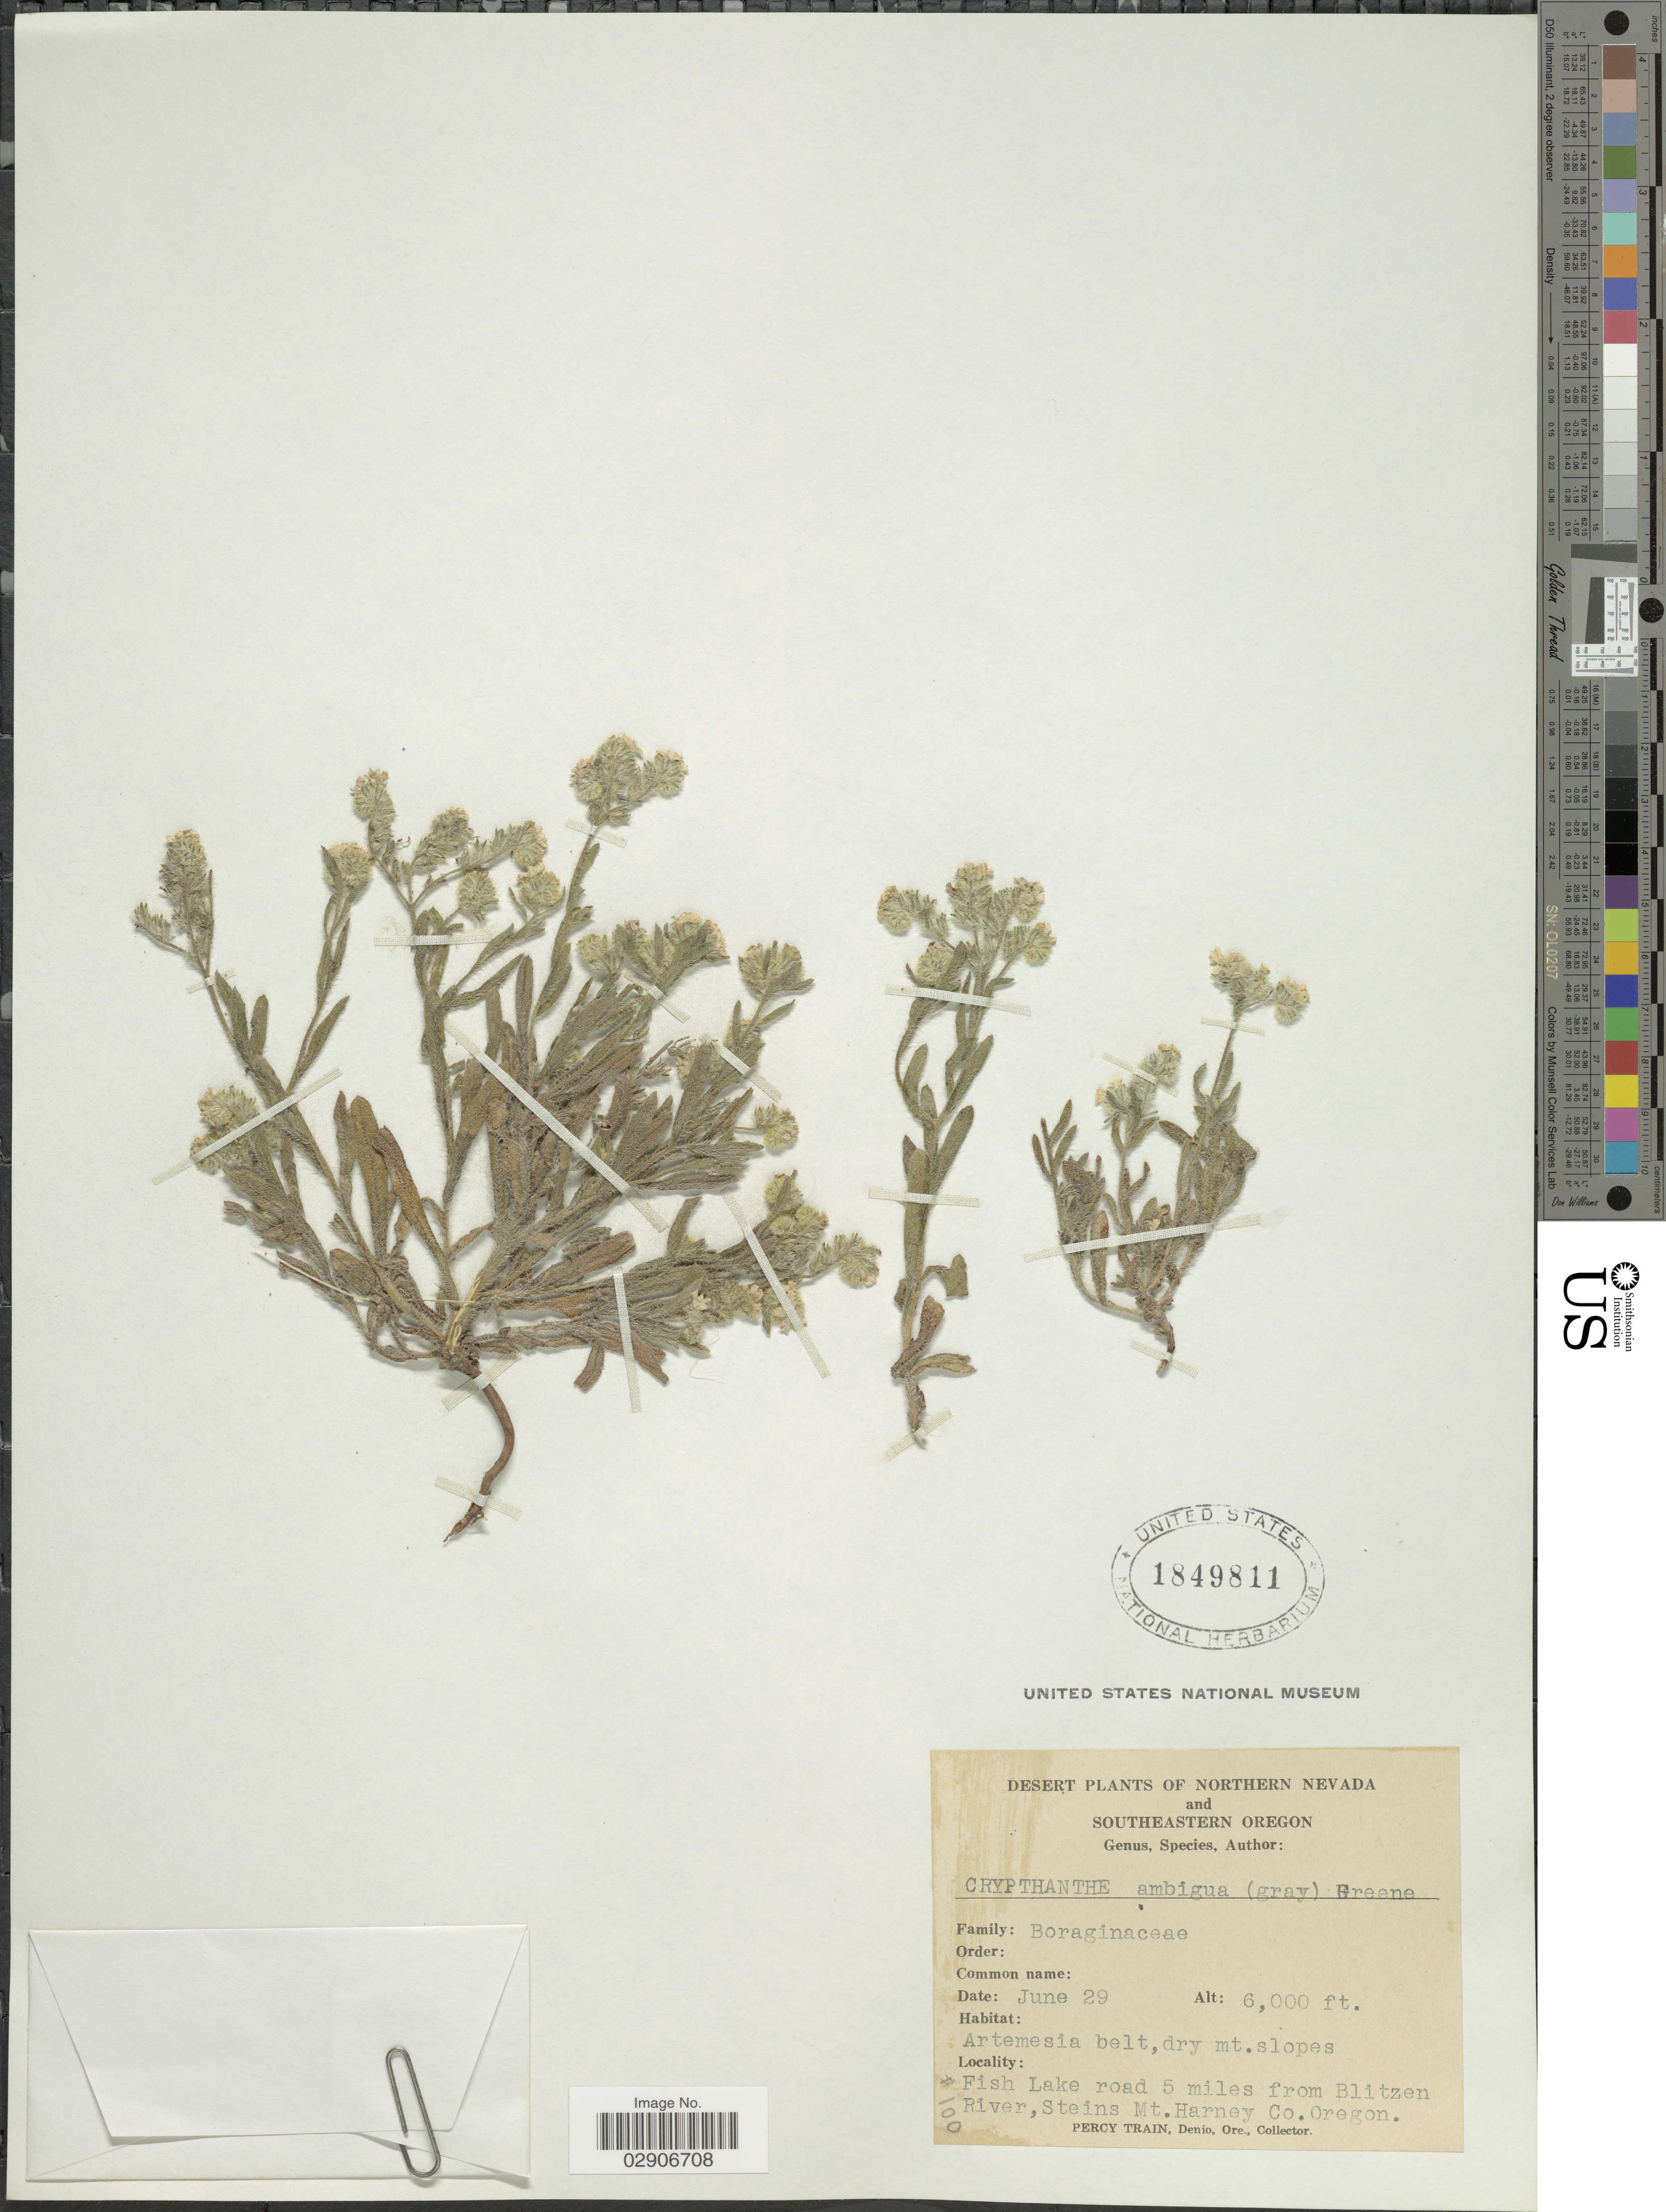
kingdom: Plantae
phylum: Tracheophyta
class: Magnoliopsida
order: Boraginales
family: Boraginaceae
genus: Cryptantha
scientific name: Cryptantha ambigua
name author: (A. Gray) Greene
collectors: P. Train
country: United States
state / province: Oregon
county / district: Harney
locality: Fish Lake road 5 miles from Blitzen River, Steins Mt. Harney Co. Oregon. Southeastern Oregon.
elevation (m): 1829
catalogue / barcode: US 1849811